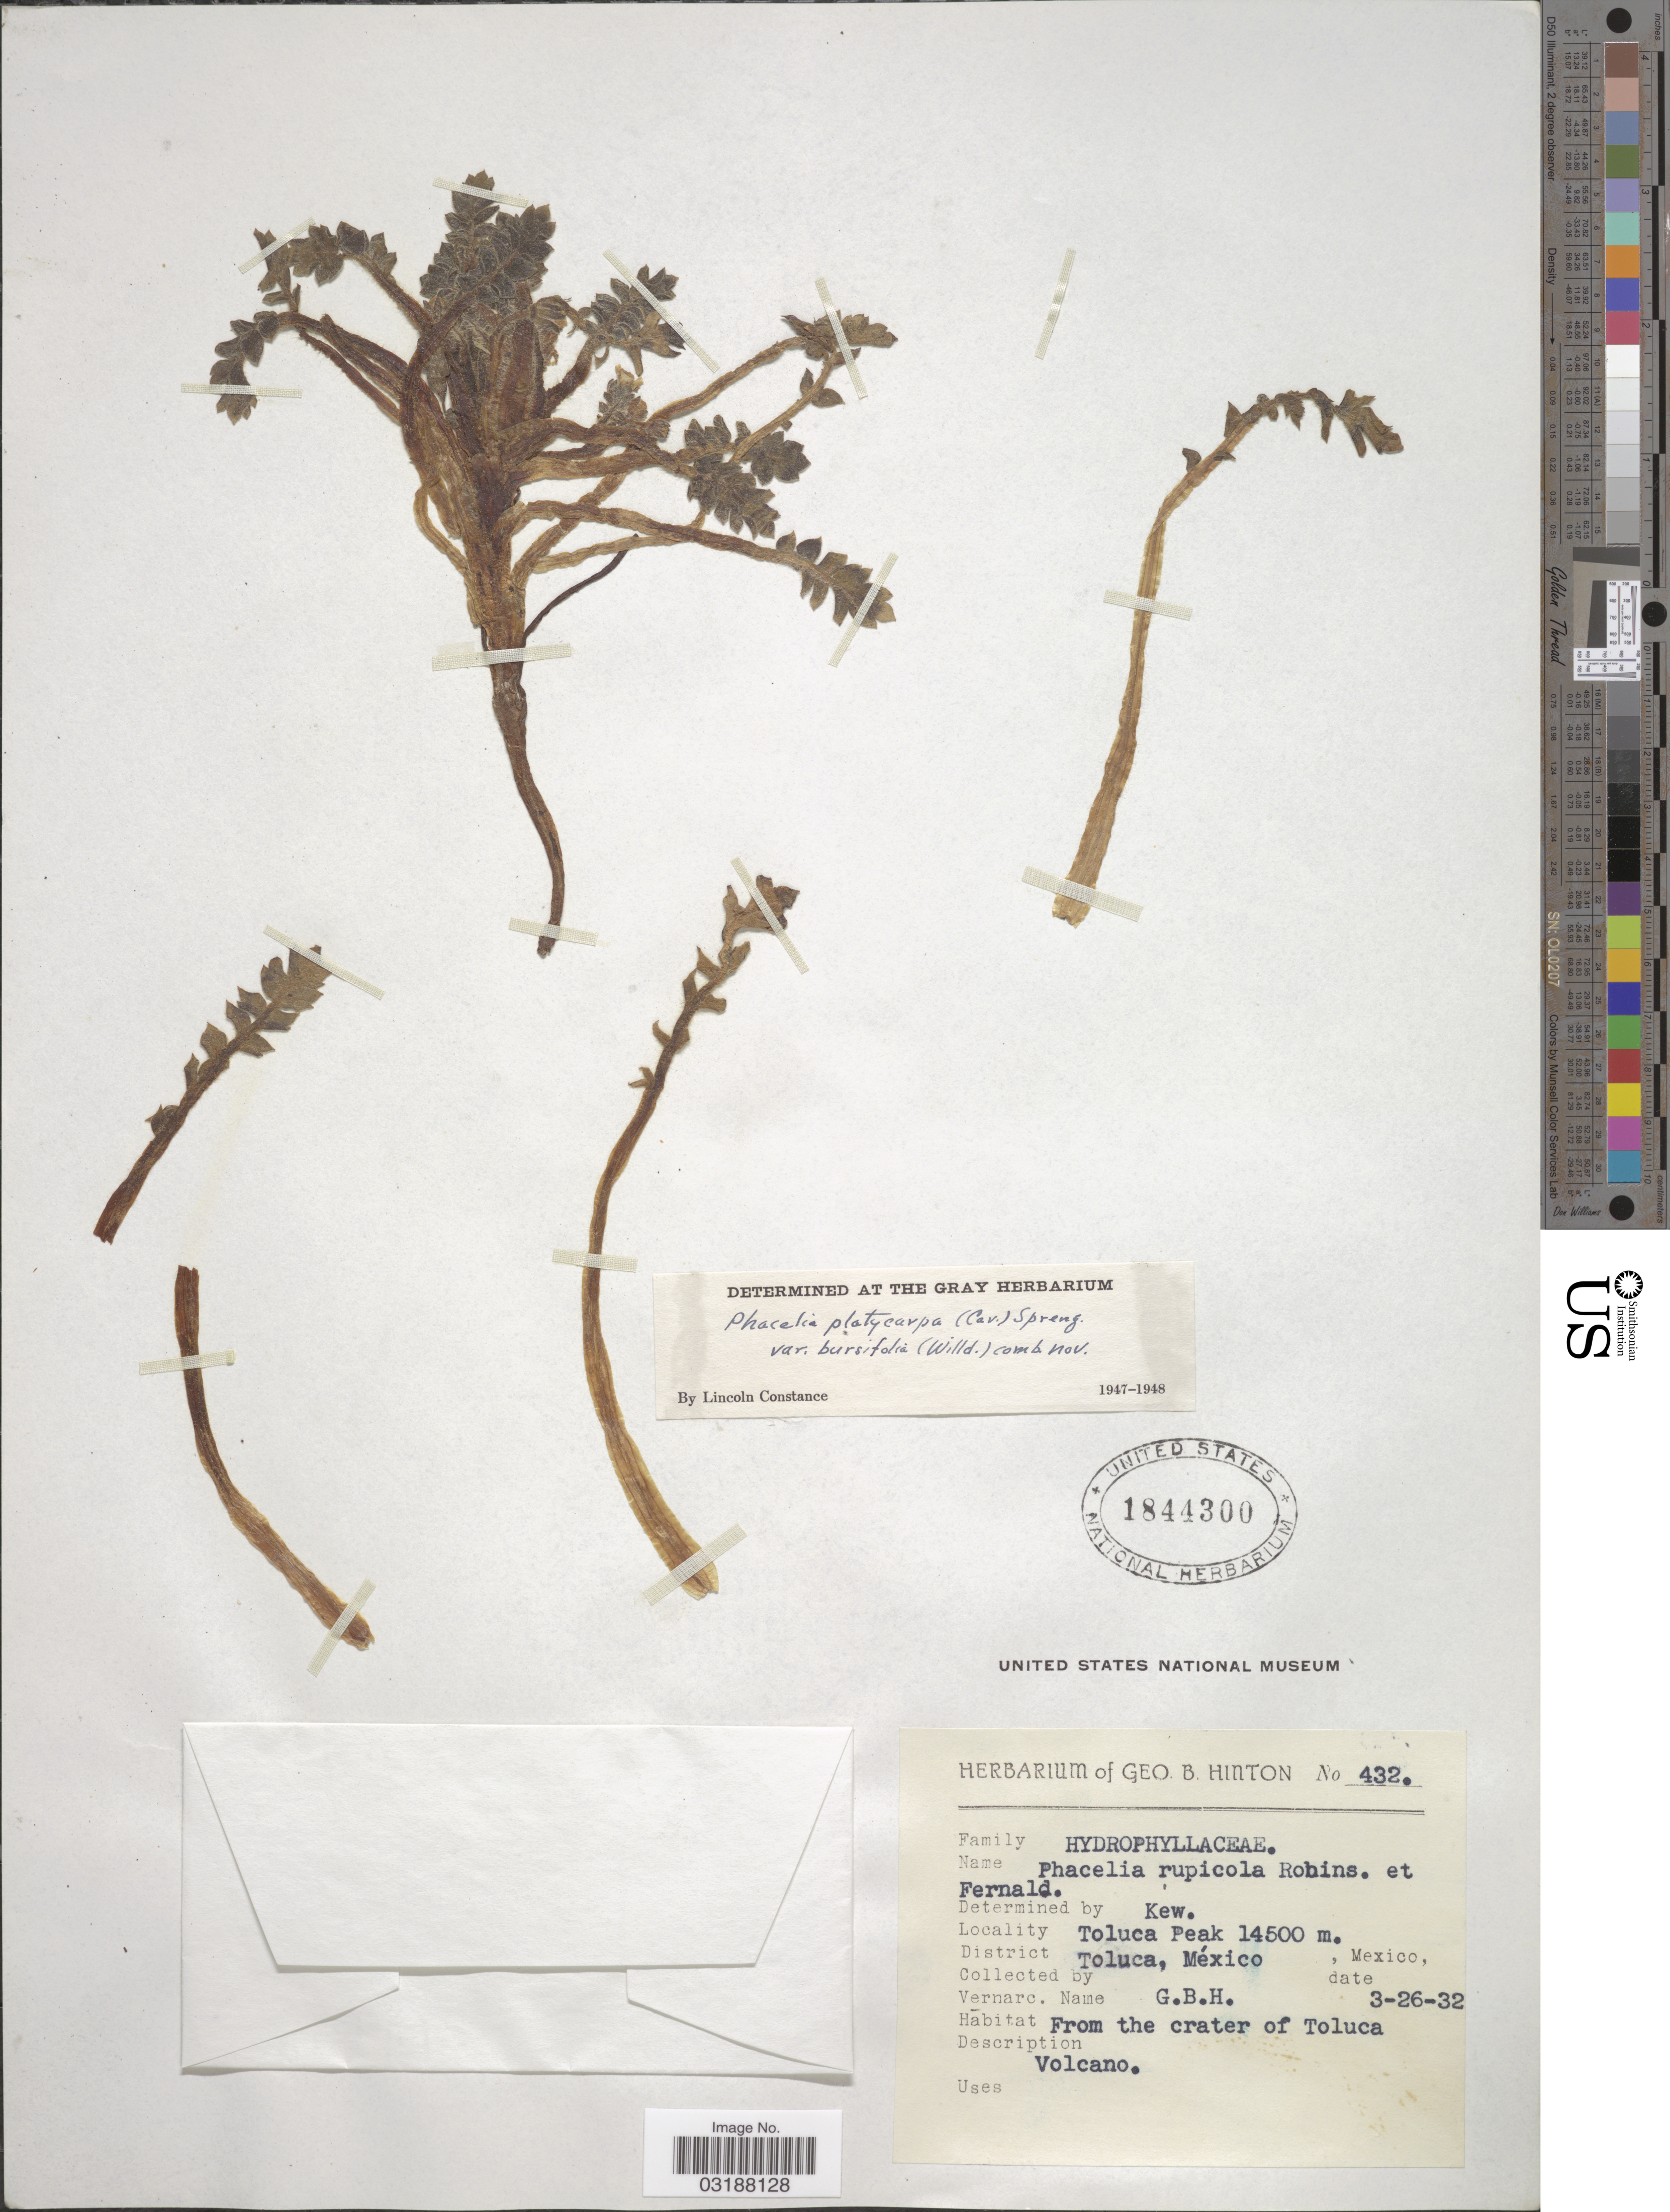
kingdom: Plantae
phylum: Tracheophyta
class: Magnoliopsida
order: Boraginales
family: Hydrophyllaceae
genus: Phacelia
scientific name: Phacelia platycarpa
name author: (Cav.) Spreng.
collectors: G. B. Hinton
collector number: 432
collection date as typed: Transcribed d/m/y: 26/3/32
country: Mexico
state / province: México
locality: Toluca peak, District Toluca, México, Mexico.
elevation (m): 14500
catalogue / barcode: US 1844300